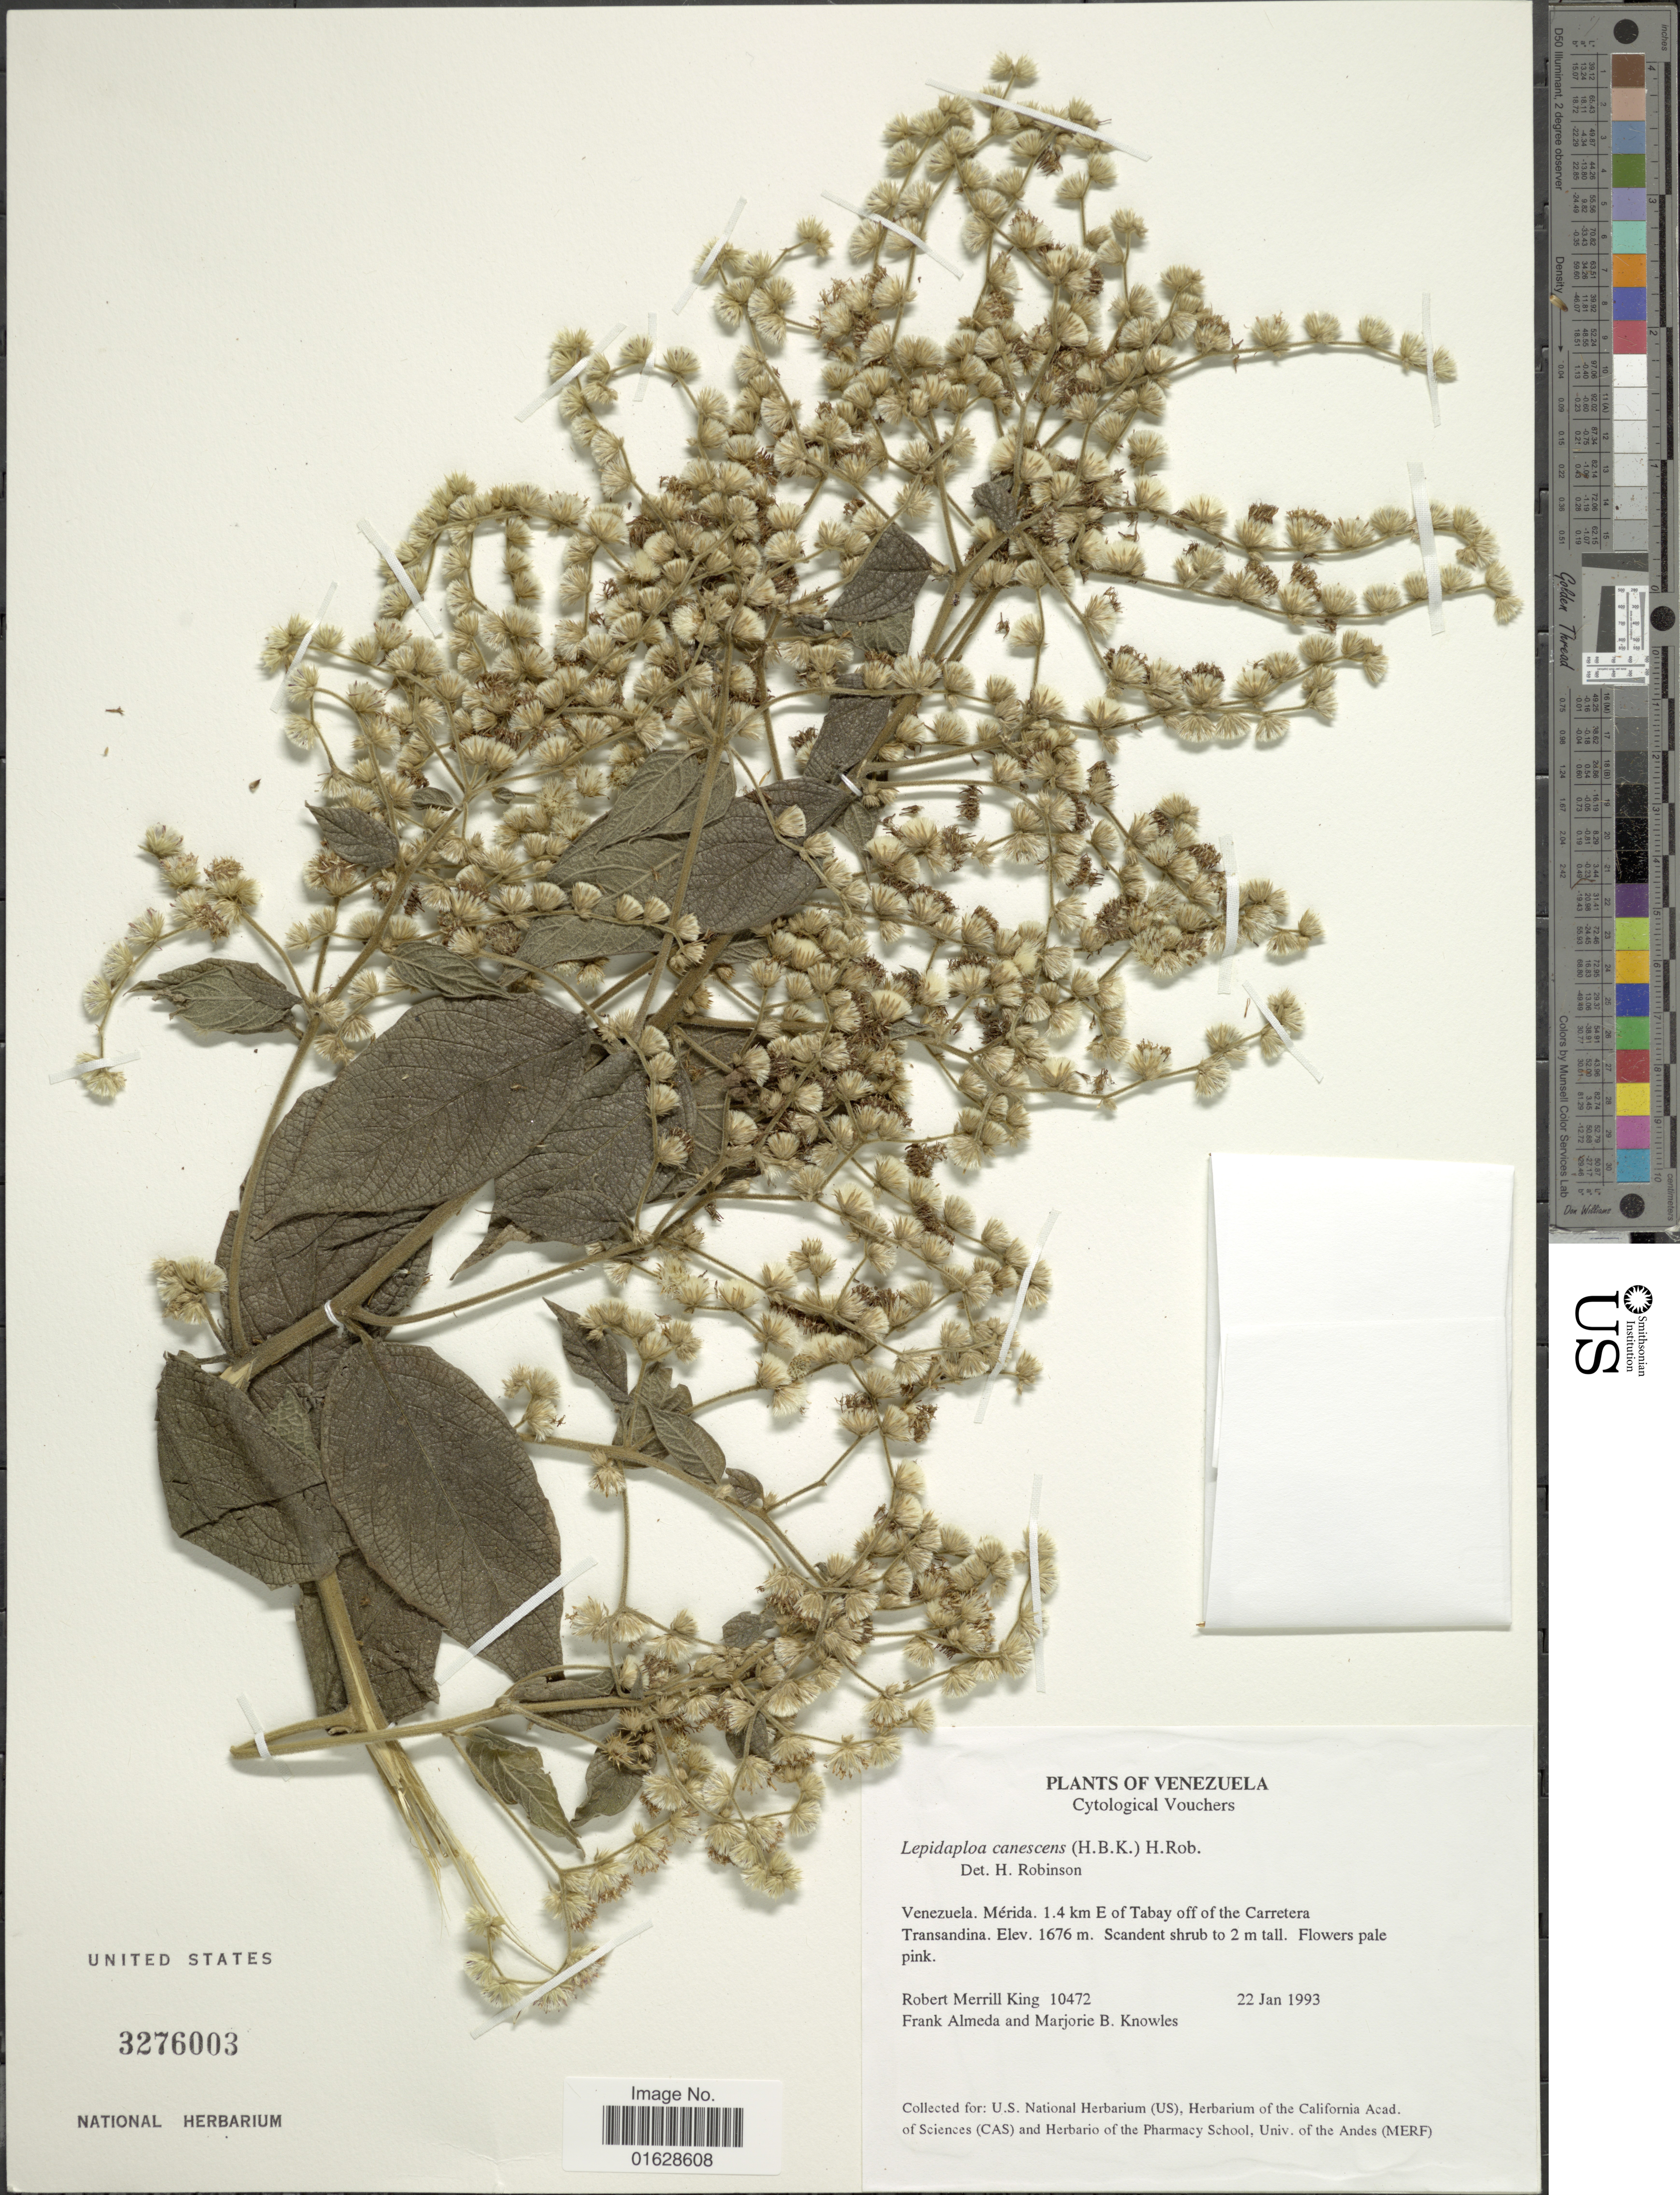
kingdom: Plantae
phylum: Tracheophyta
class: Magnoliopsida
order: Asterales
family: Asteraceae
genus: Lepidaploa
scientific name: Lepidaploa canescens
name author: (Kunth) H. Rob.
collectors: R. M. King, F. Almeda & M. B. Knowles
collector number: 10472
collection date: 1993-01-22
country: Venezuela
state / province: Mérida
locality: Venezuela. Merida 1.4 km E of Tabay off of the Carretera Transandina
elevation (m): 1676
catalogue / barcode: US 3276003